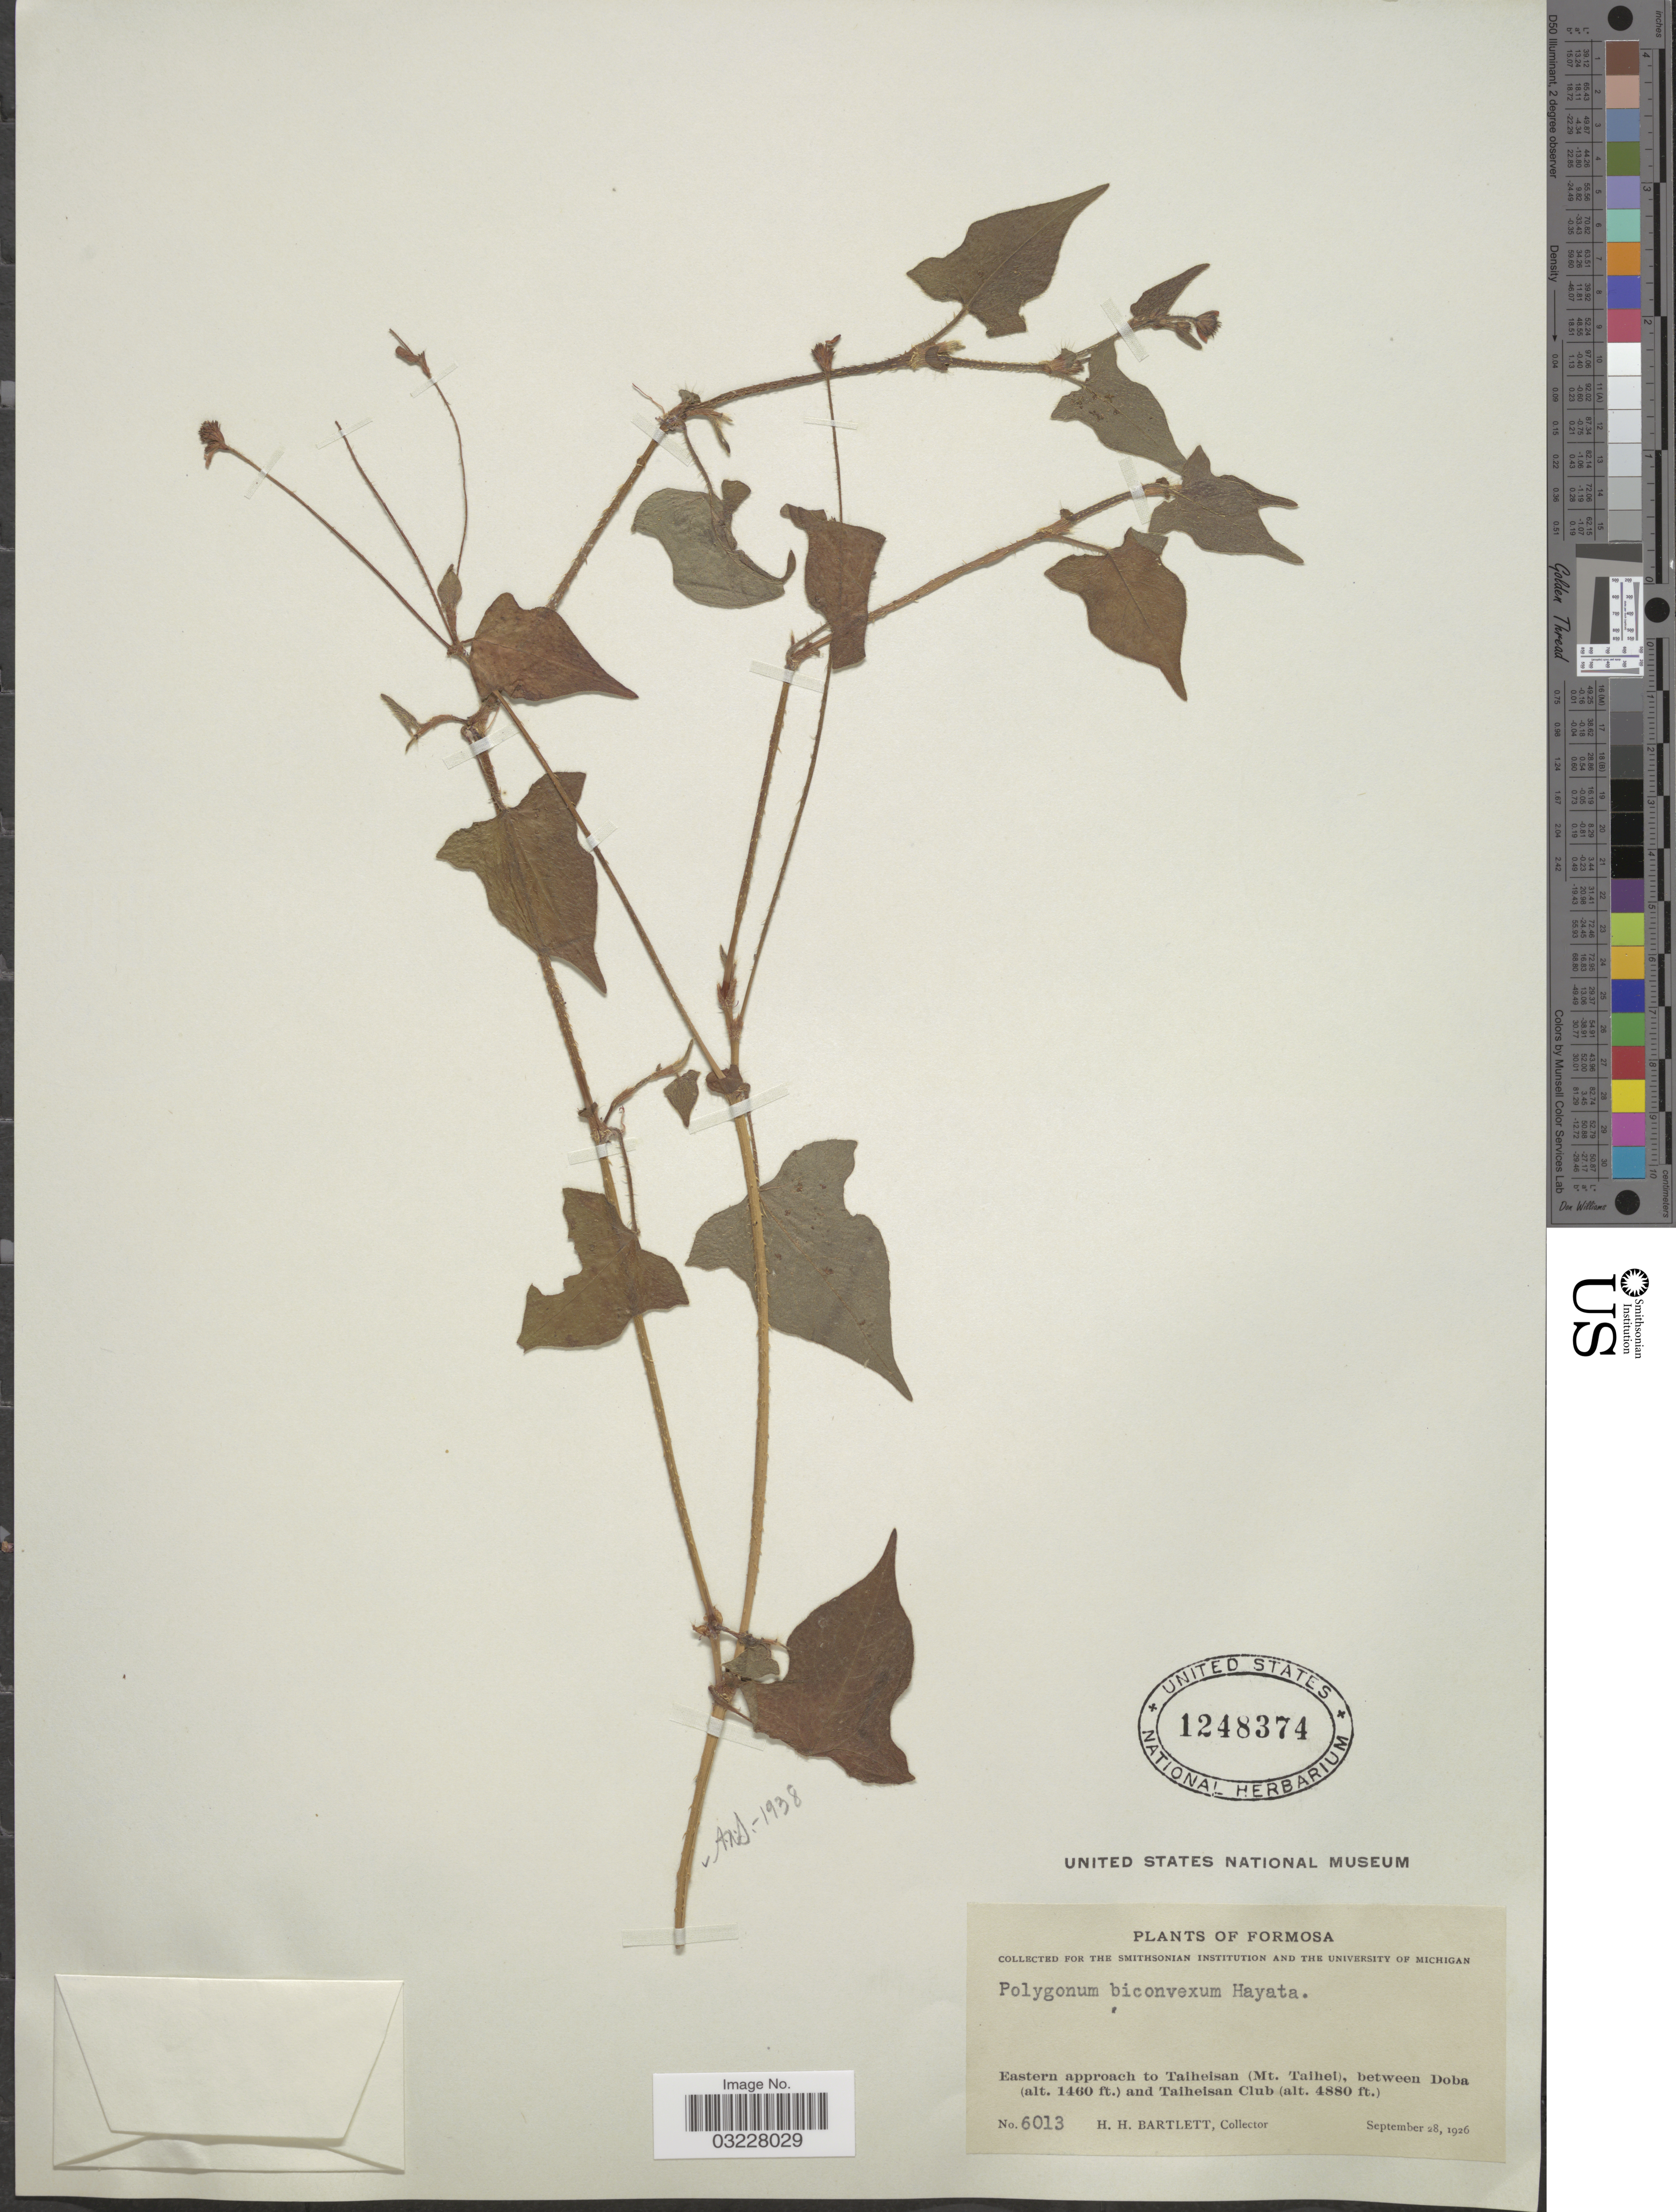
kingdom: Plantae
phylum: Tracheophyta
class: Magnoliopsida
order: Caryophyllales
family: Polygonaceae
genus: Polygonum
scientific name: Polygonum biconvexum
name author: Hayata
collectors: H. H. Bartlett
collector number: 6013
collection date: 1926-09-28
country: Taiwan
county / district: Yilan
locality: Formosa. Eastern approach to Taiheisan (Mt. Taihei), between Doba and Taiheisan Club.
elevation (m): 445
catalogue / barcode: US 1248374